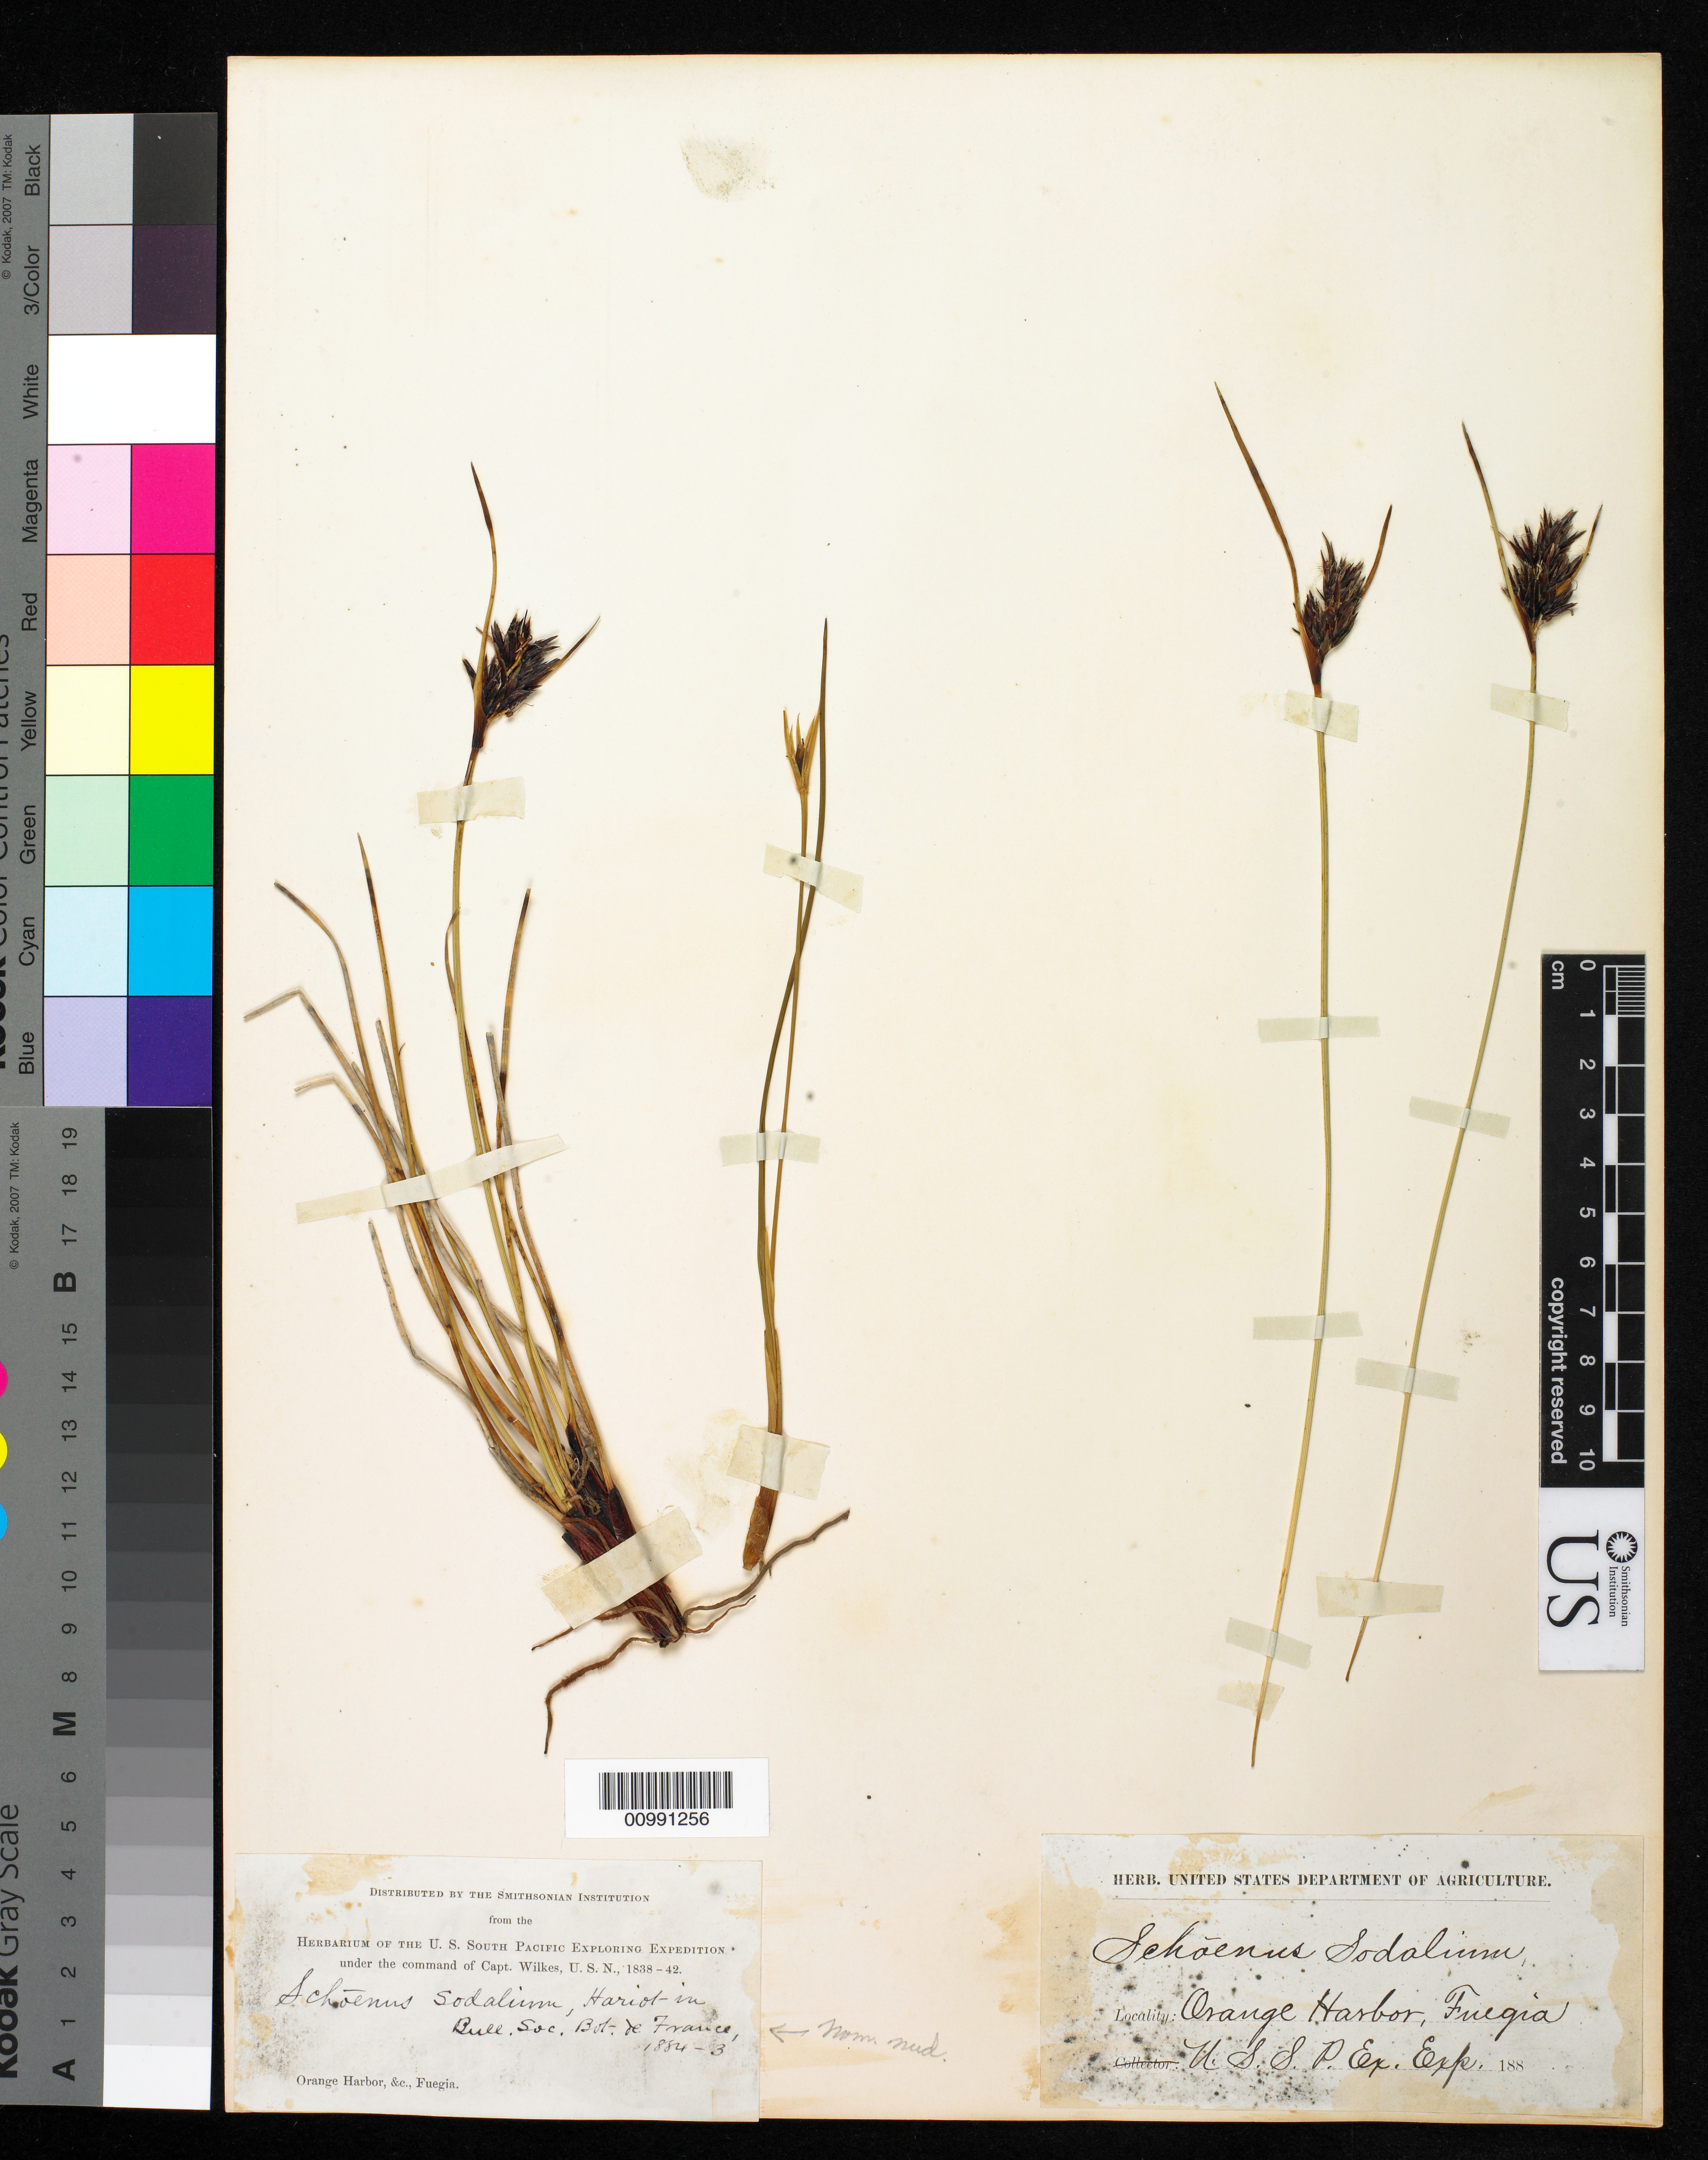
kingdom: Plantae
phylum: Tracheophyta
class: Liliopsida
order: Poales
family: Cyperaceae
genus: Schoenus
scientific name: Schoenus andinus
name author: (Phil.) H. Pfeiff.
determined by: Strong, Mark T., (BOT), Smithsonian Institution - National Museum of Natural History (UNITED STATES)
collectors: Wilkes Explor. Exped.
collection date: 1838/1842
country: Argentina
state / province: Tierra del Fuego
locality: Orange Harbor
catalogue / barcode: US 98460